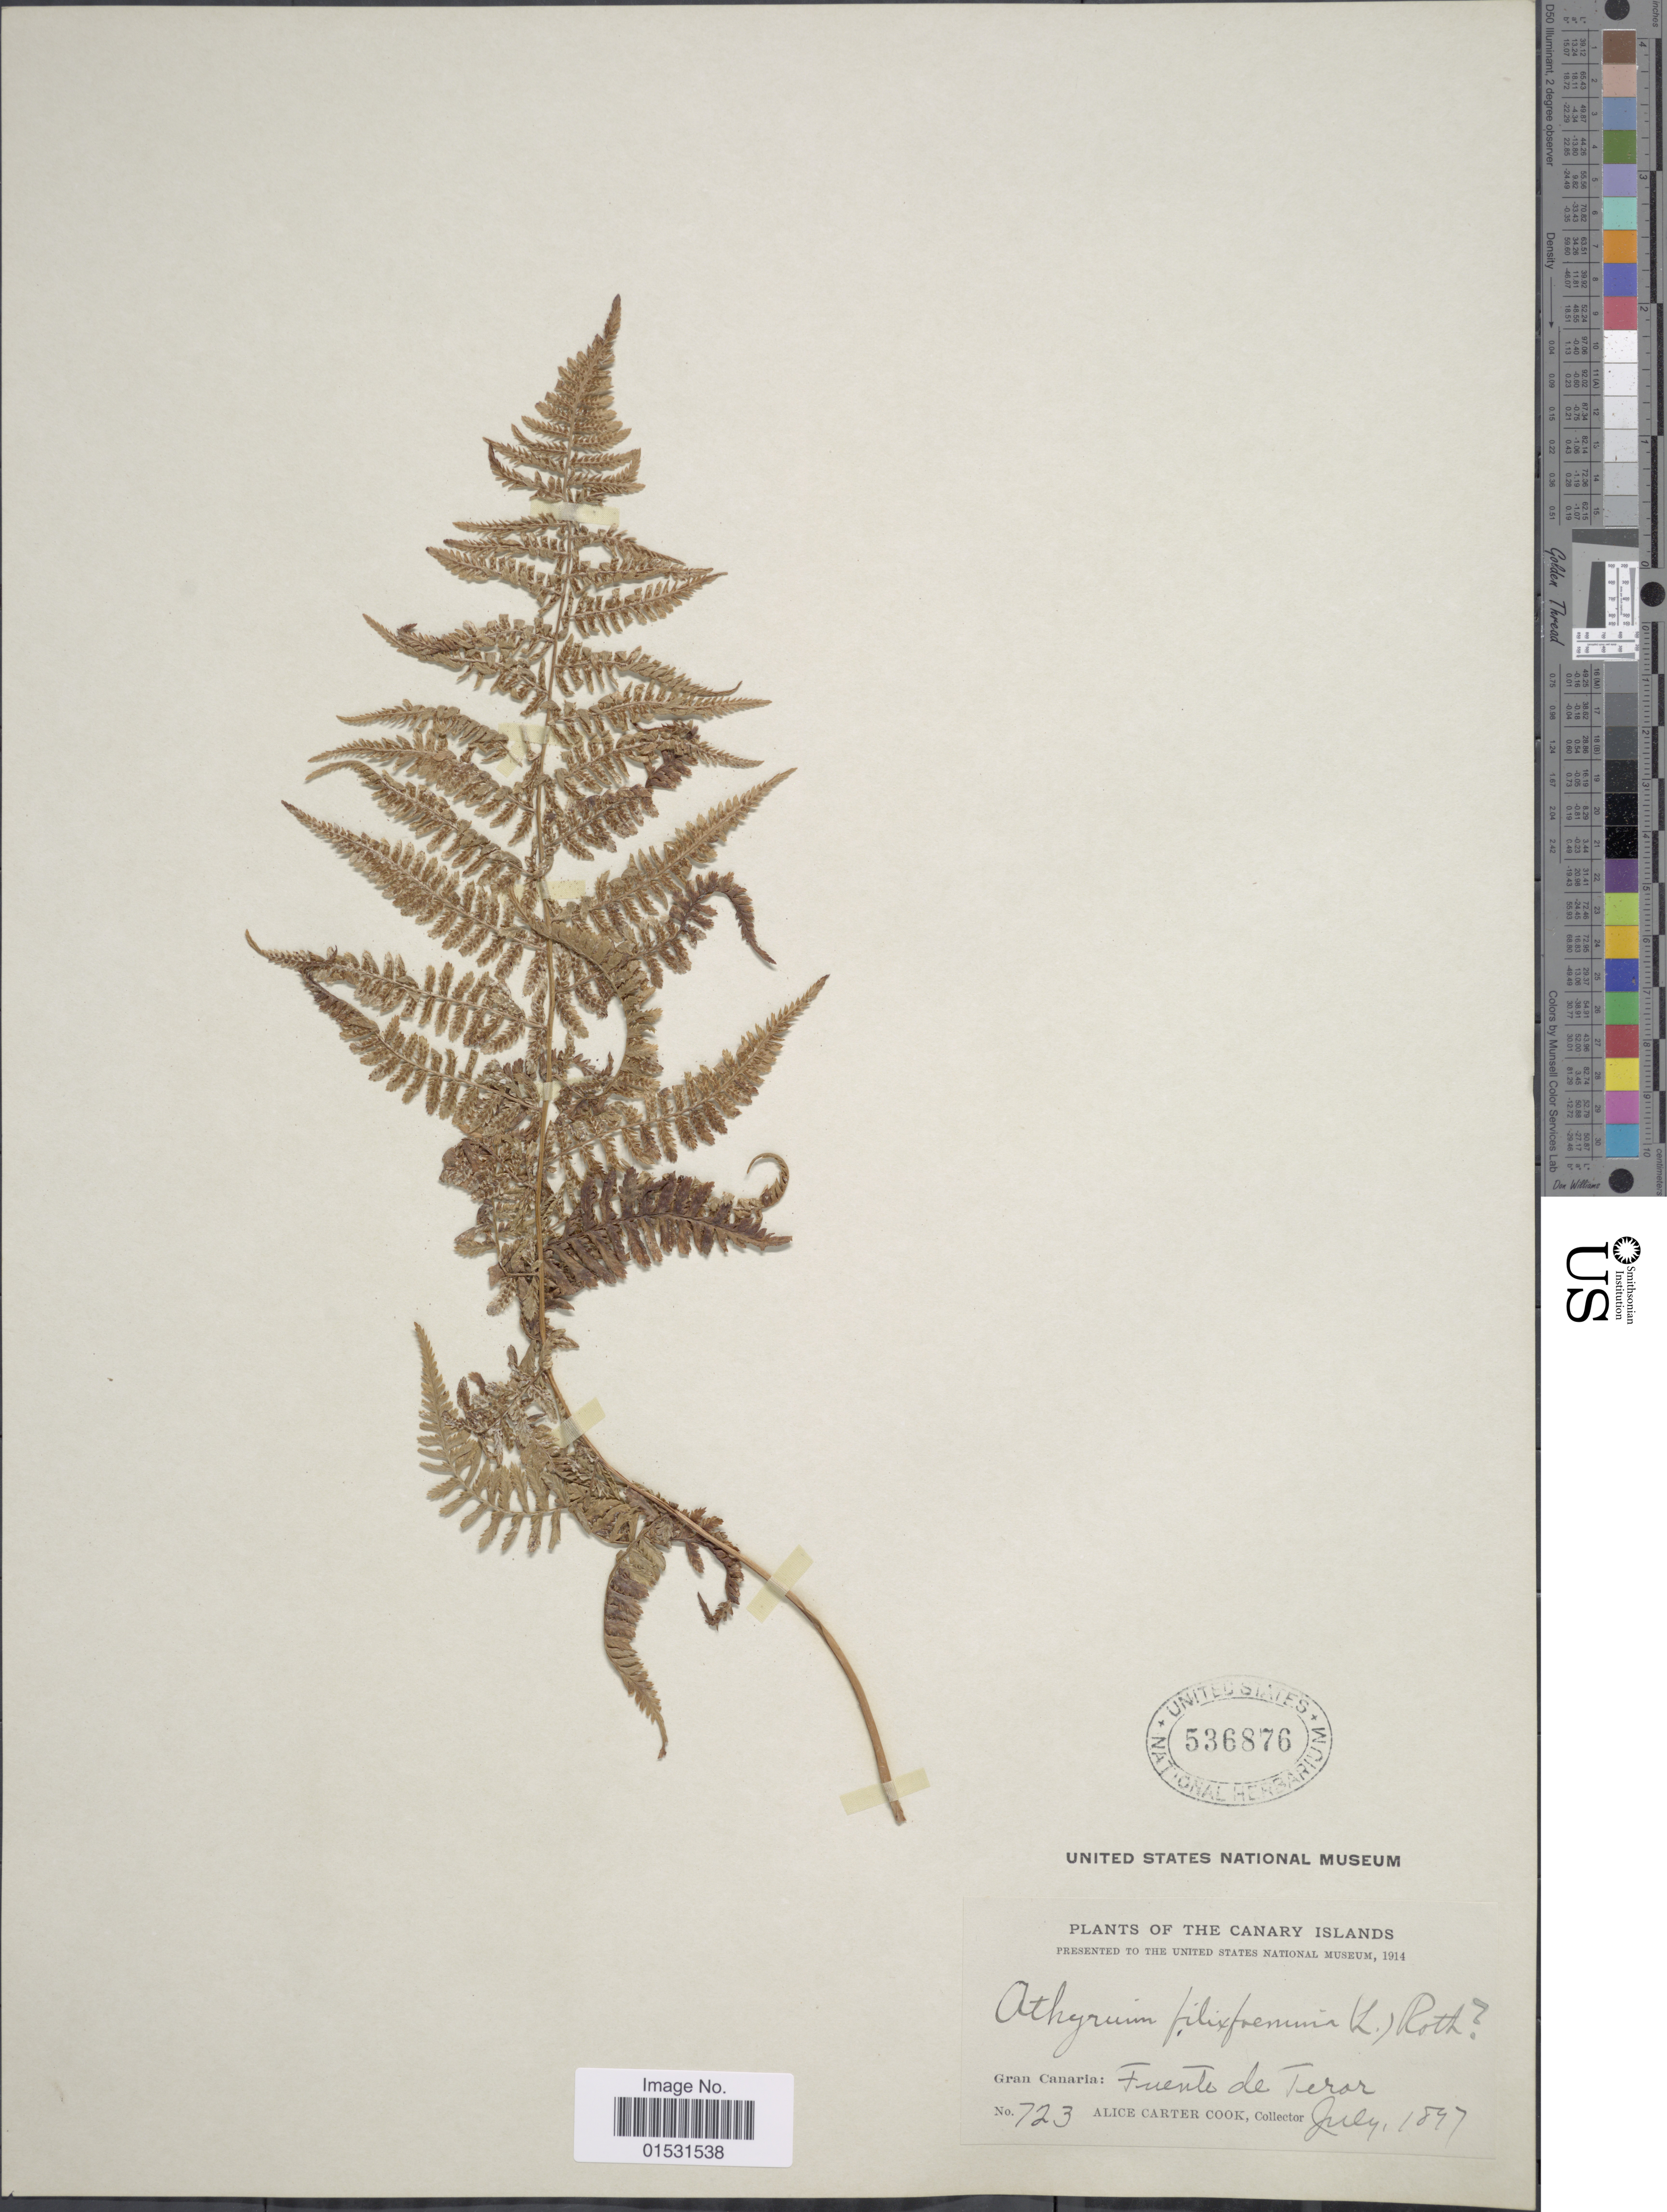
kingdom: Plantae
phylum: Tracheophyta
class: Polypodiopsida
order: Polypodiales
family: Athyriaceae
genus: Athyrium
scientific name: Athyrium filix-femina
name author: (L.) Roth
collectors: Alice C. Cook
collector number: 723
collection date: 1847-07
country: Spain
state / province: Canarias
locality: The Canary Islands. Gran Canaria: Fuente de Tilos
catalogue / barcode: US 536876